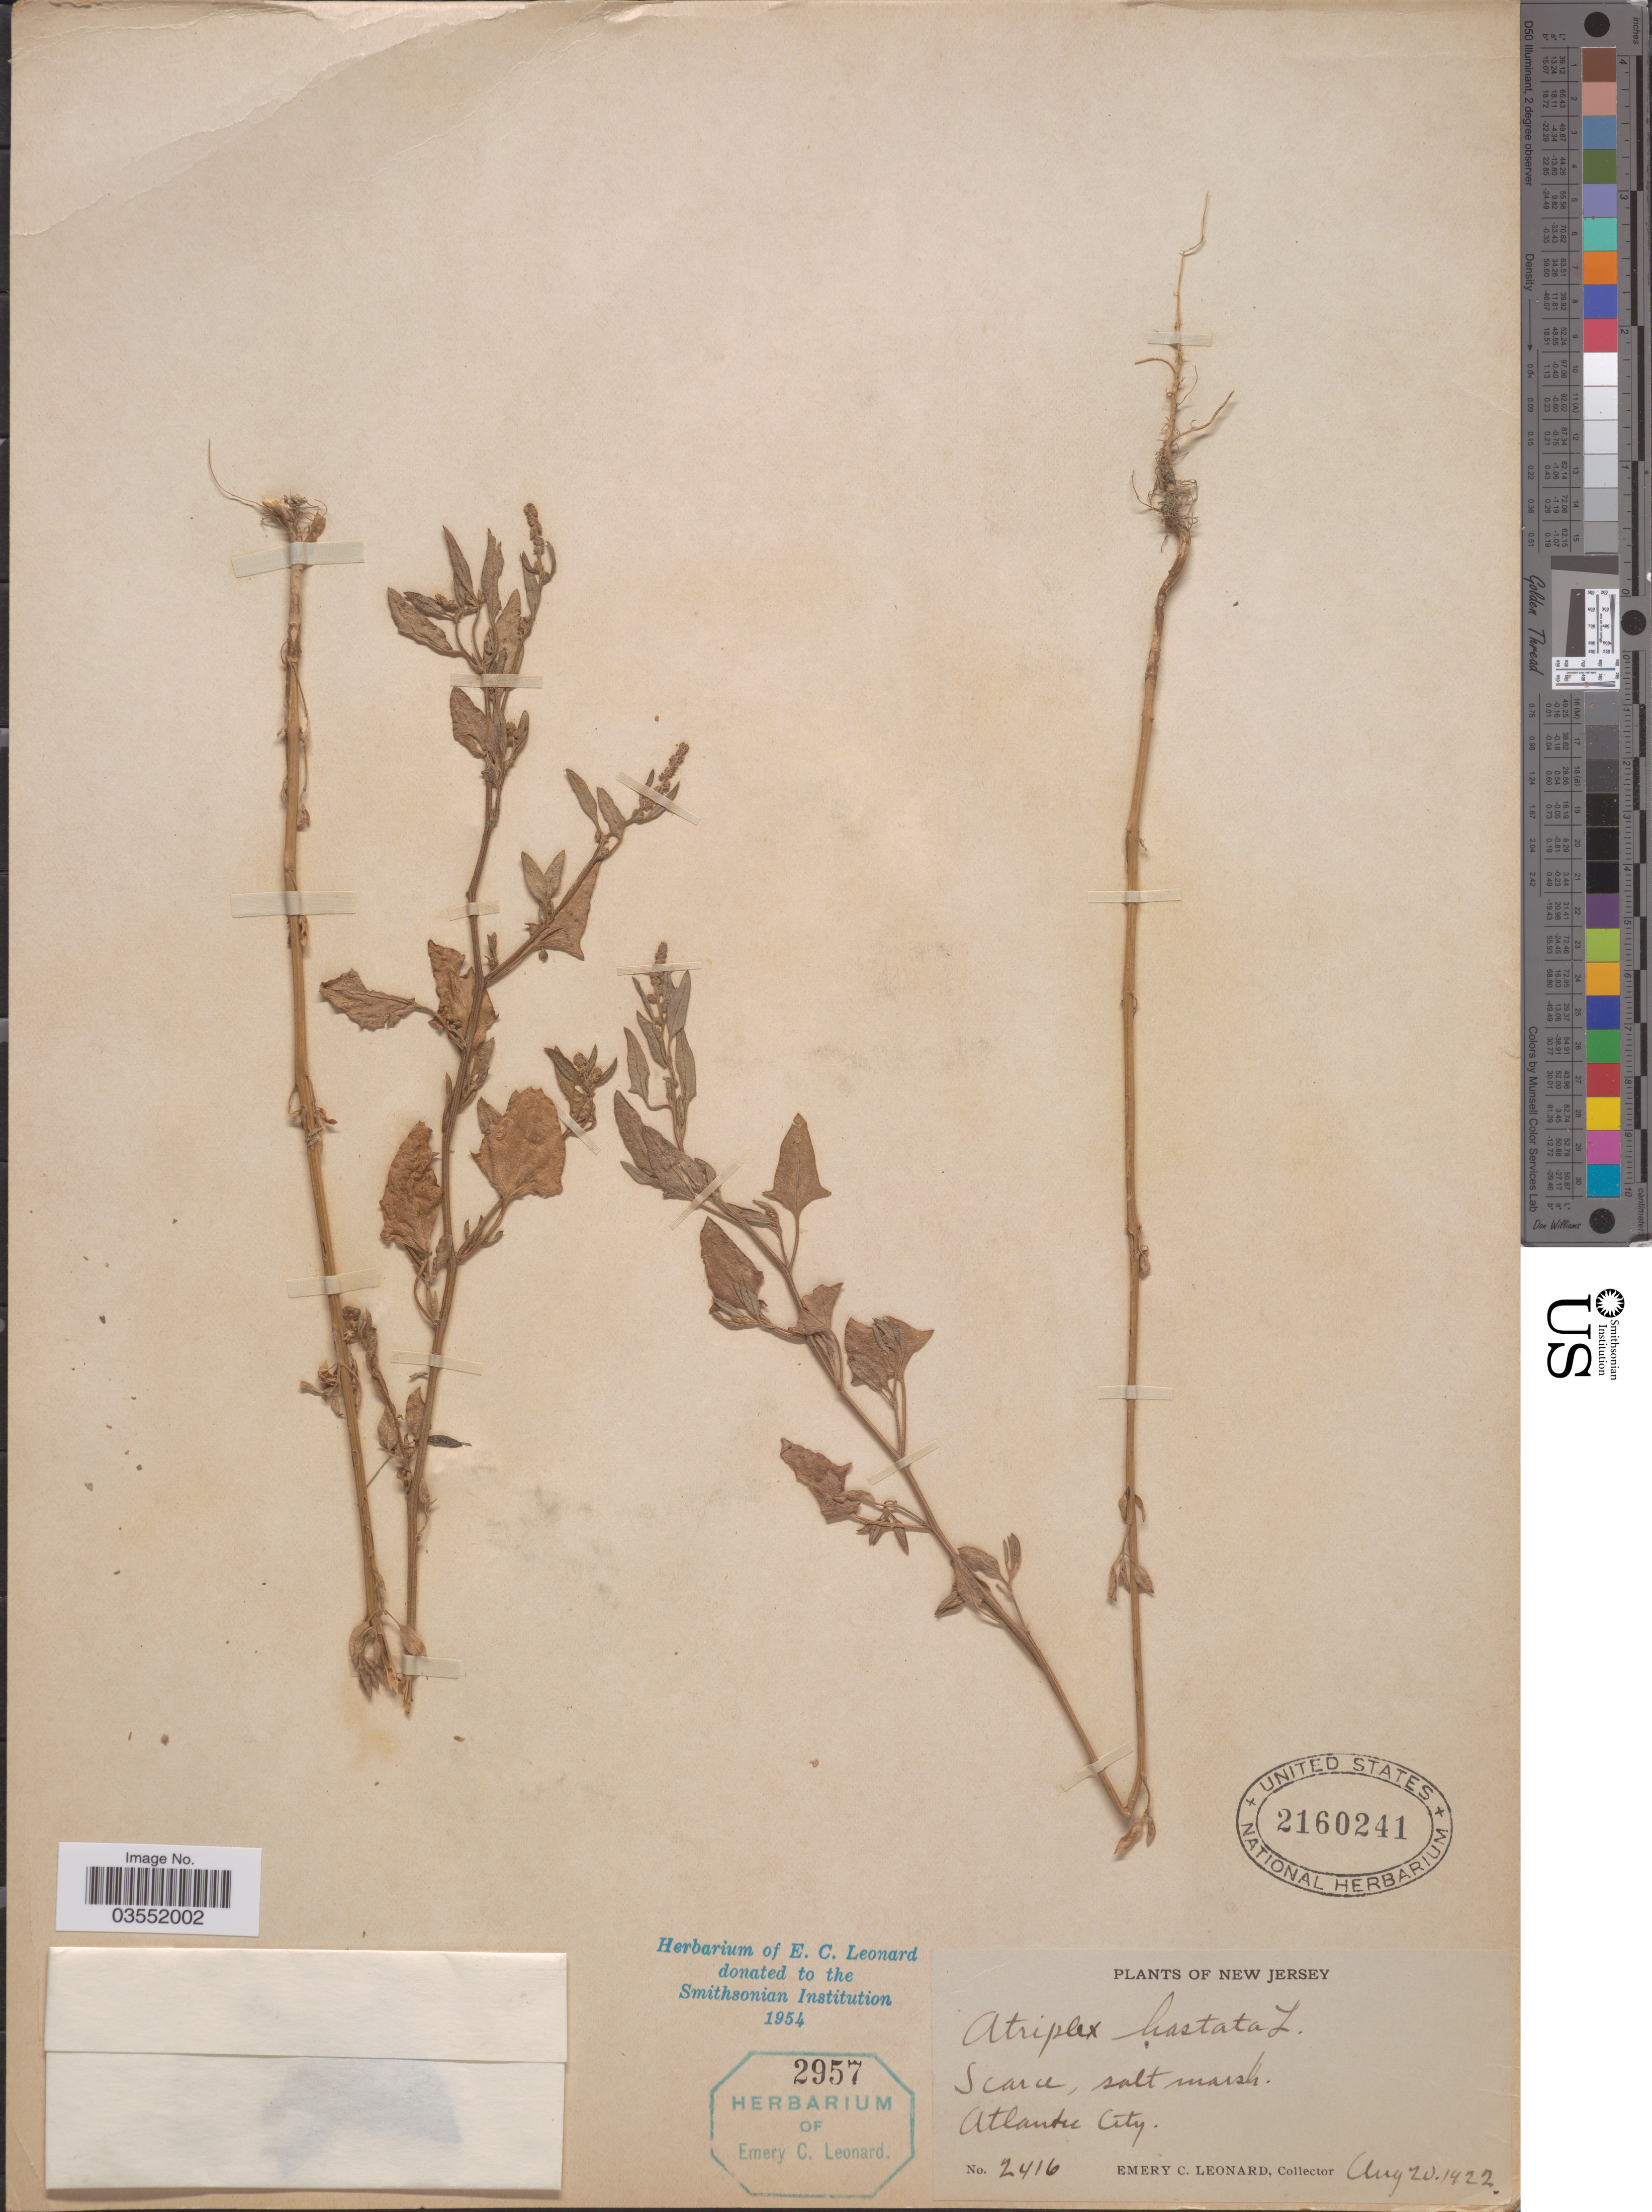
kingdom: Plantae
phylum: Tracheophyta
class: Magnoliopsida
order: Caryophyllales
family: Amaranthaceae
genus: Atriplex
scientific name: Atriplex hastata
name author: L.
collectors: E. C. Leonard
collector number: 2416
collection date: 1922-08-20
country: United States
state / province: New Jersey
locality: Atlantic City.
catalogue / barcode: US 2160241